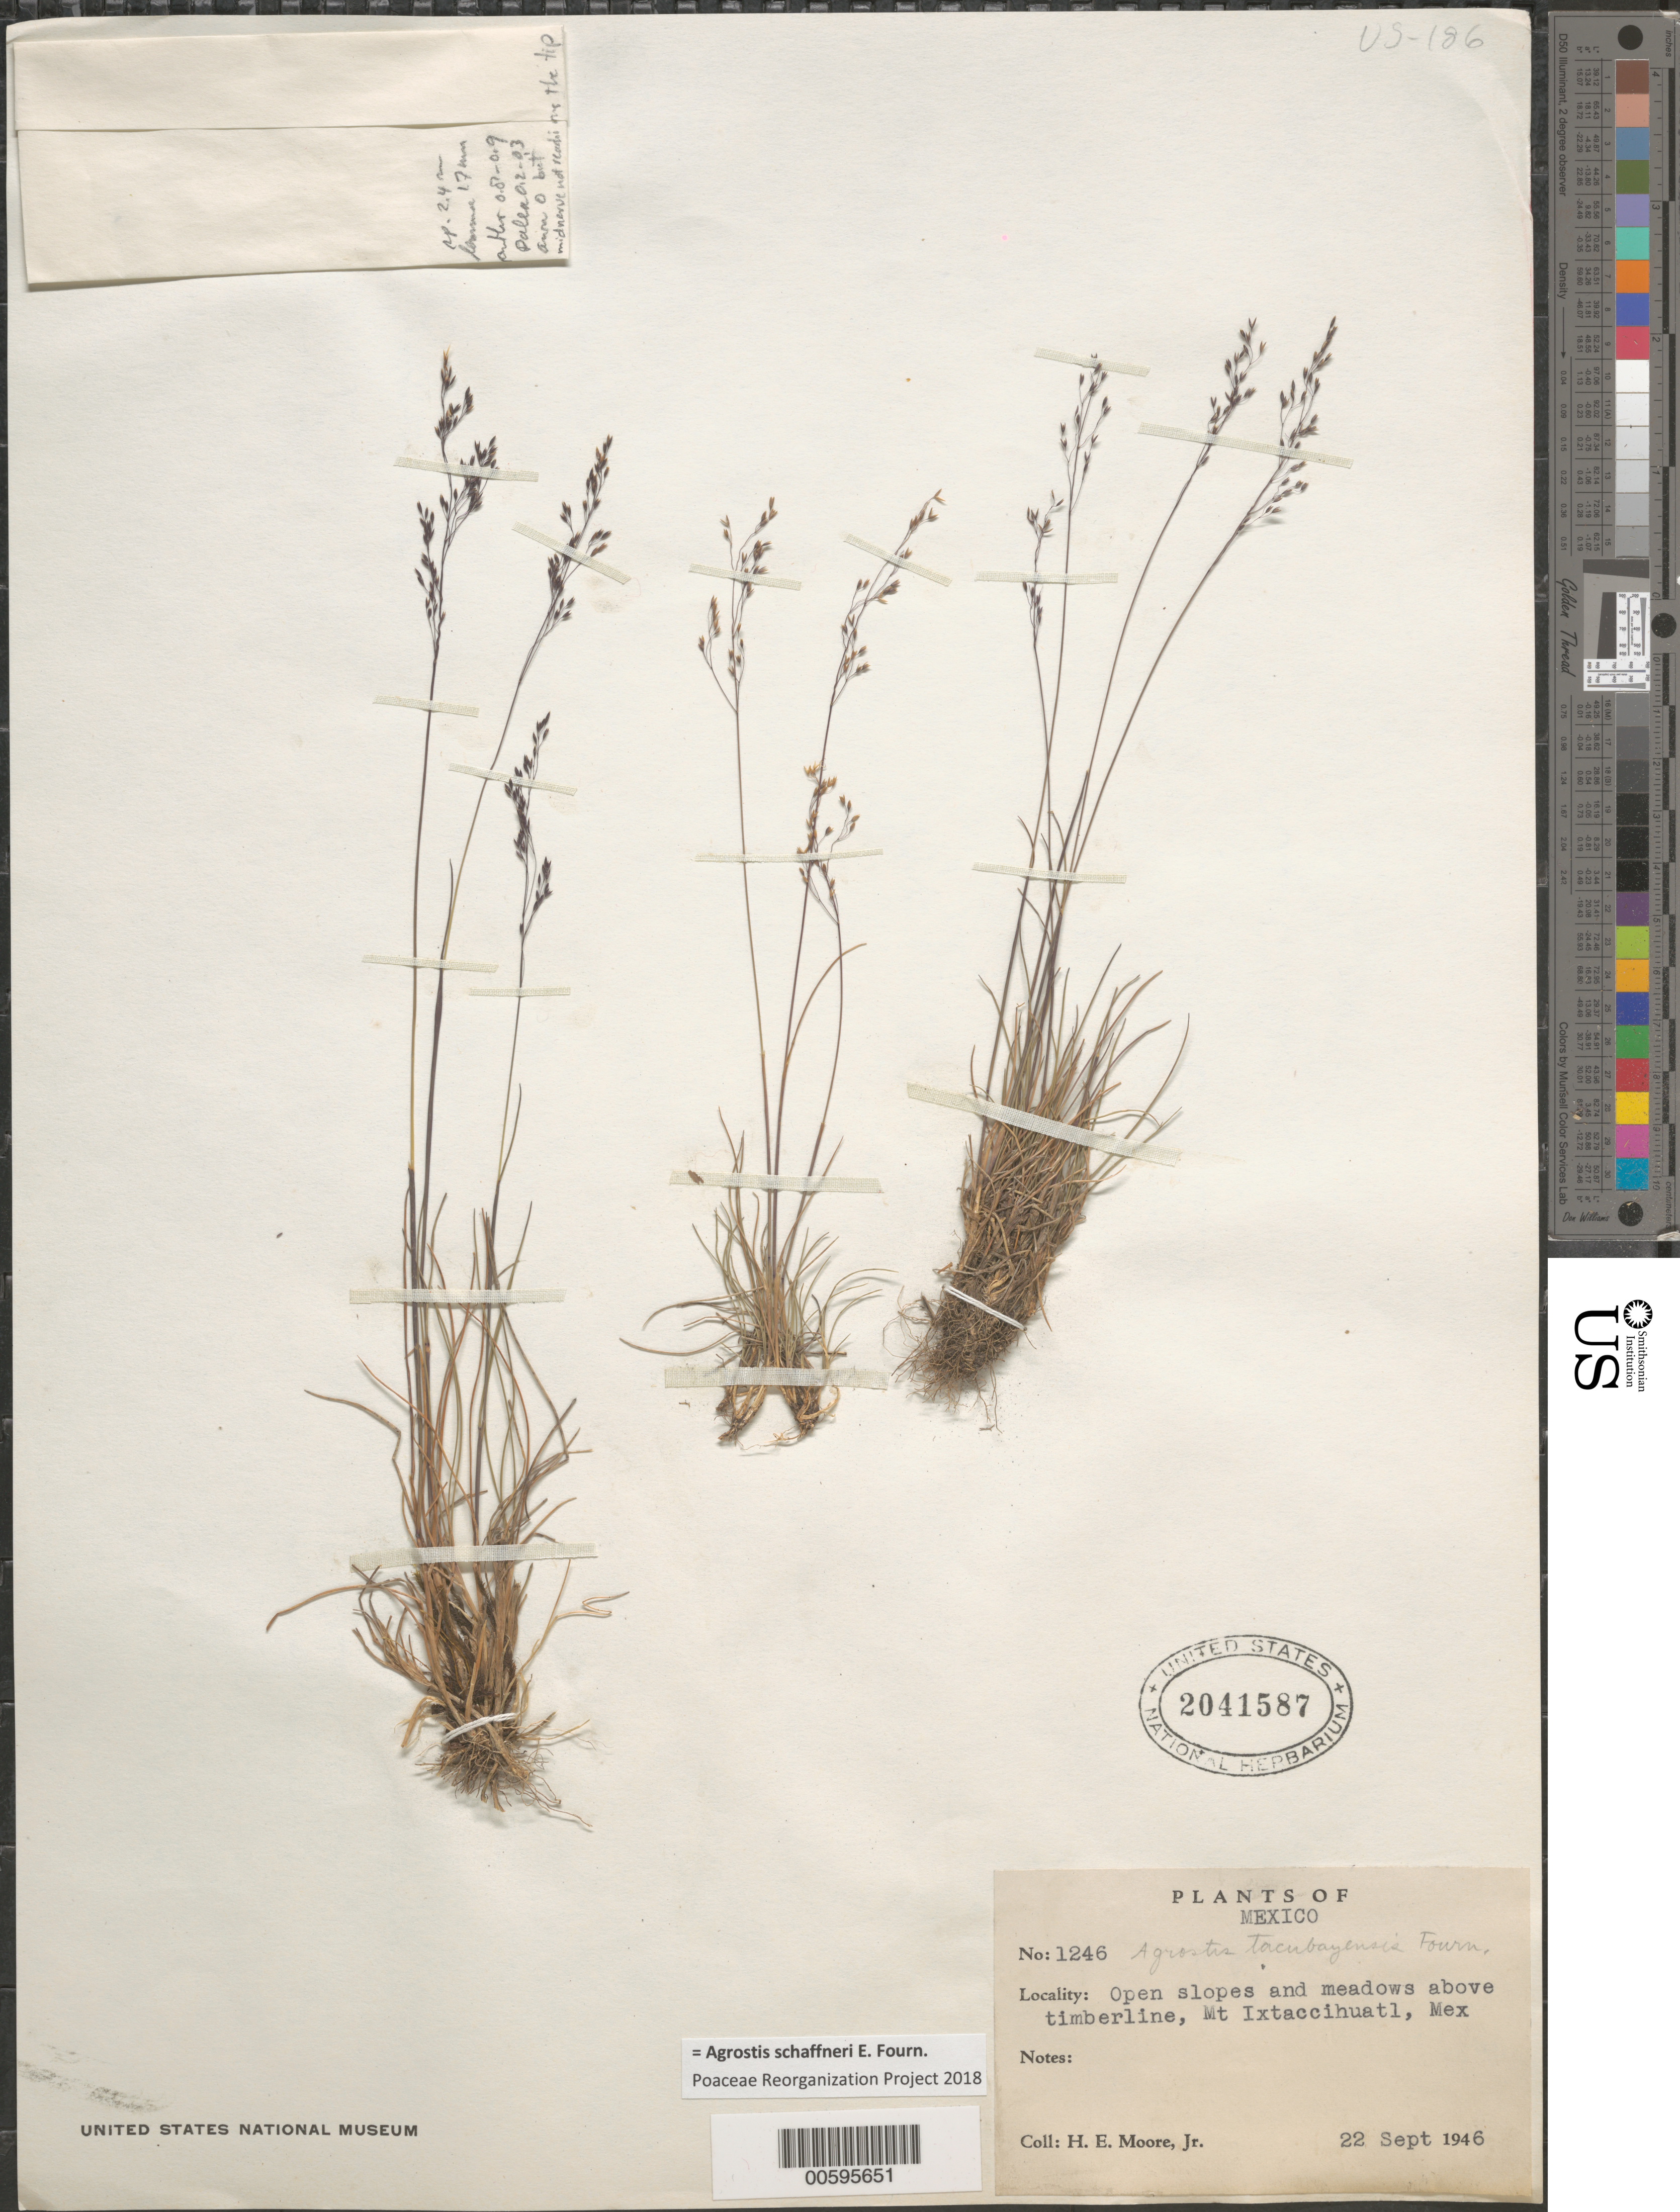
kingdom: Plantae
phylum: Tracheophyta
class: Liliopsida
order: Poales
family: Poaceae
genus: Agrostis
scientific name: Agrostis schaffneri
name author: E. Fourn.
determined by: Poaceae Reorganization Project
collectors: H. E. Moore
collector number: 1246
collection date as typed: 22 Sep 1946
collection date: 1946-09-22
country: Mexico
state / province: México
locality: Mt Ixtaccihuatl.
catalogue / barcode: US 2041587